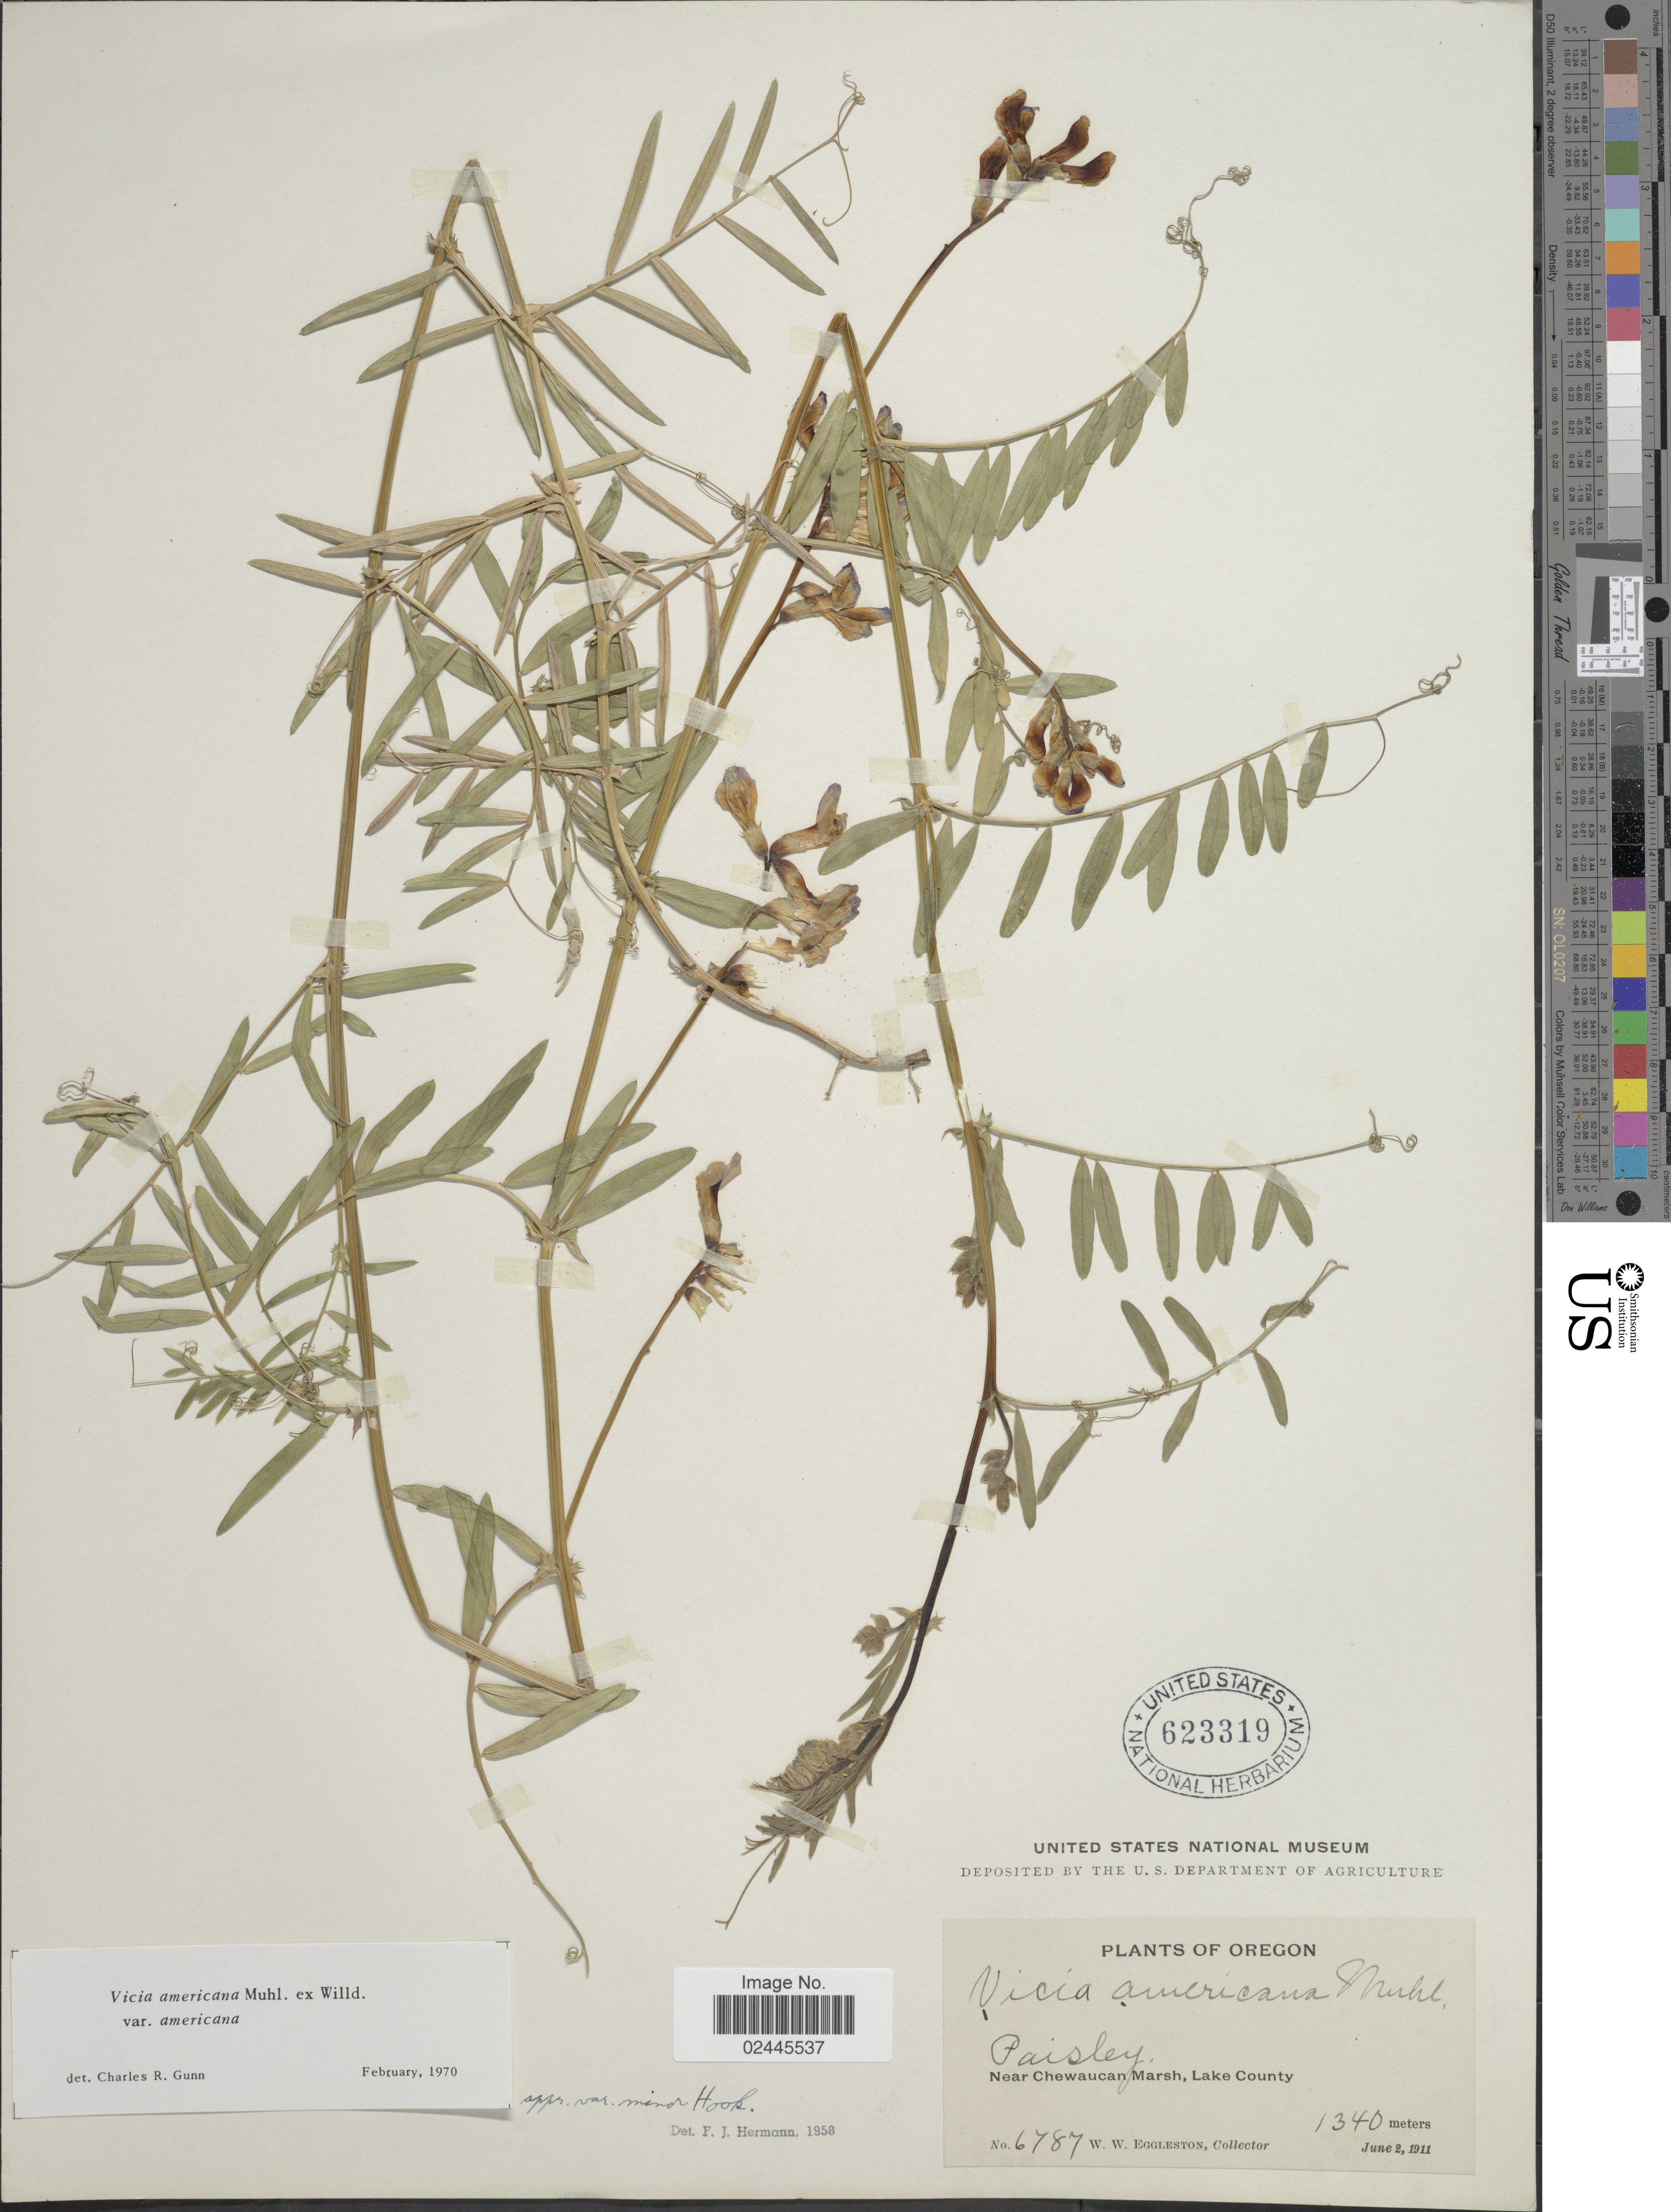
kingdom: Plantae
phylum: Tracheophyta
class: Magnoliopsida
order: Fabales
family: Fabaceae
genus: Vicia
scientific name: Vicia americana var. americana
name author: Muhl. ex Willd.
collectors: W. W. Eggleston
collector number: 6787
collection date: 1911-06-02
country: United States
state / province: Oregon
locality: Paisley, near Chewaucan Marsh, Lake County.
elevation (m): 1340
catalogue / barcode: US 623319